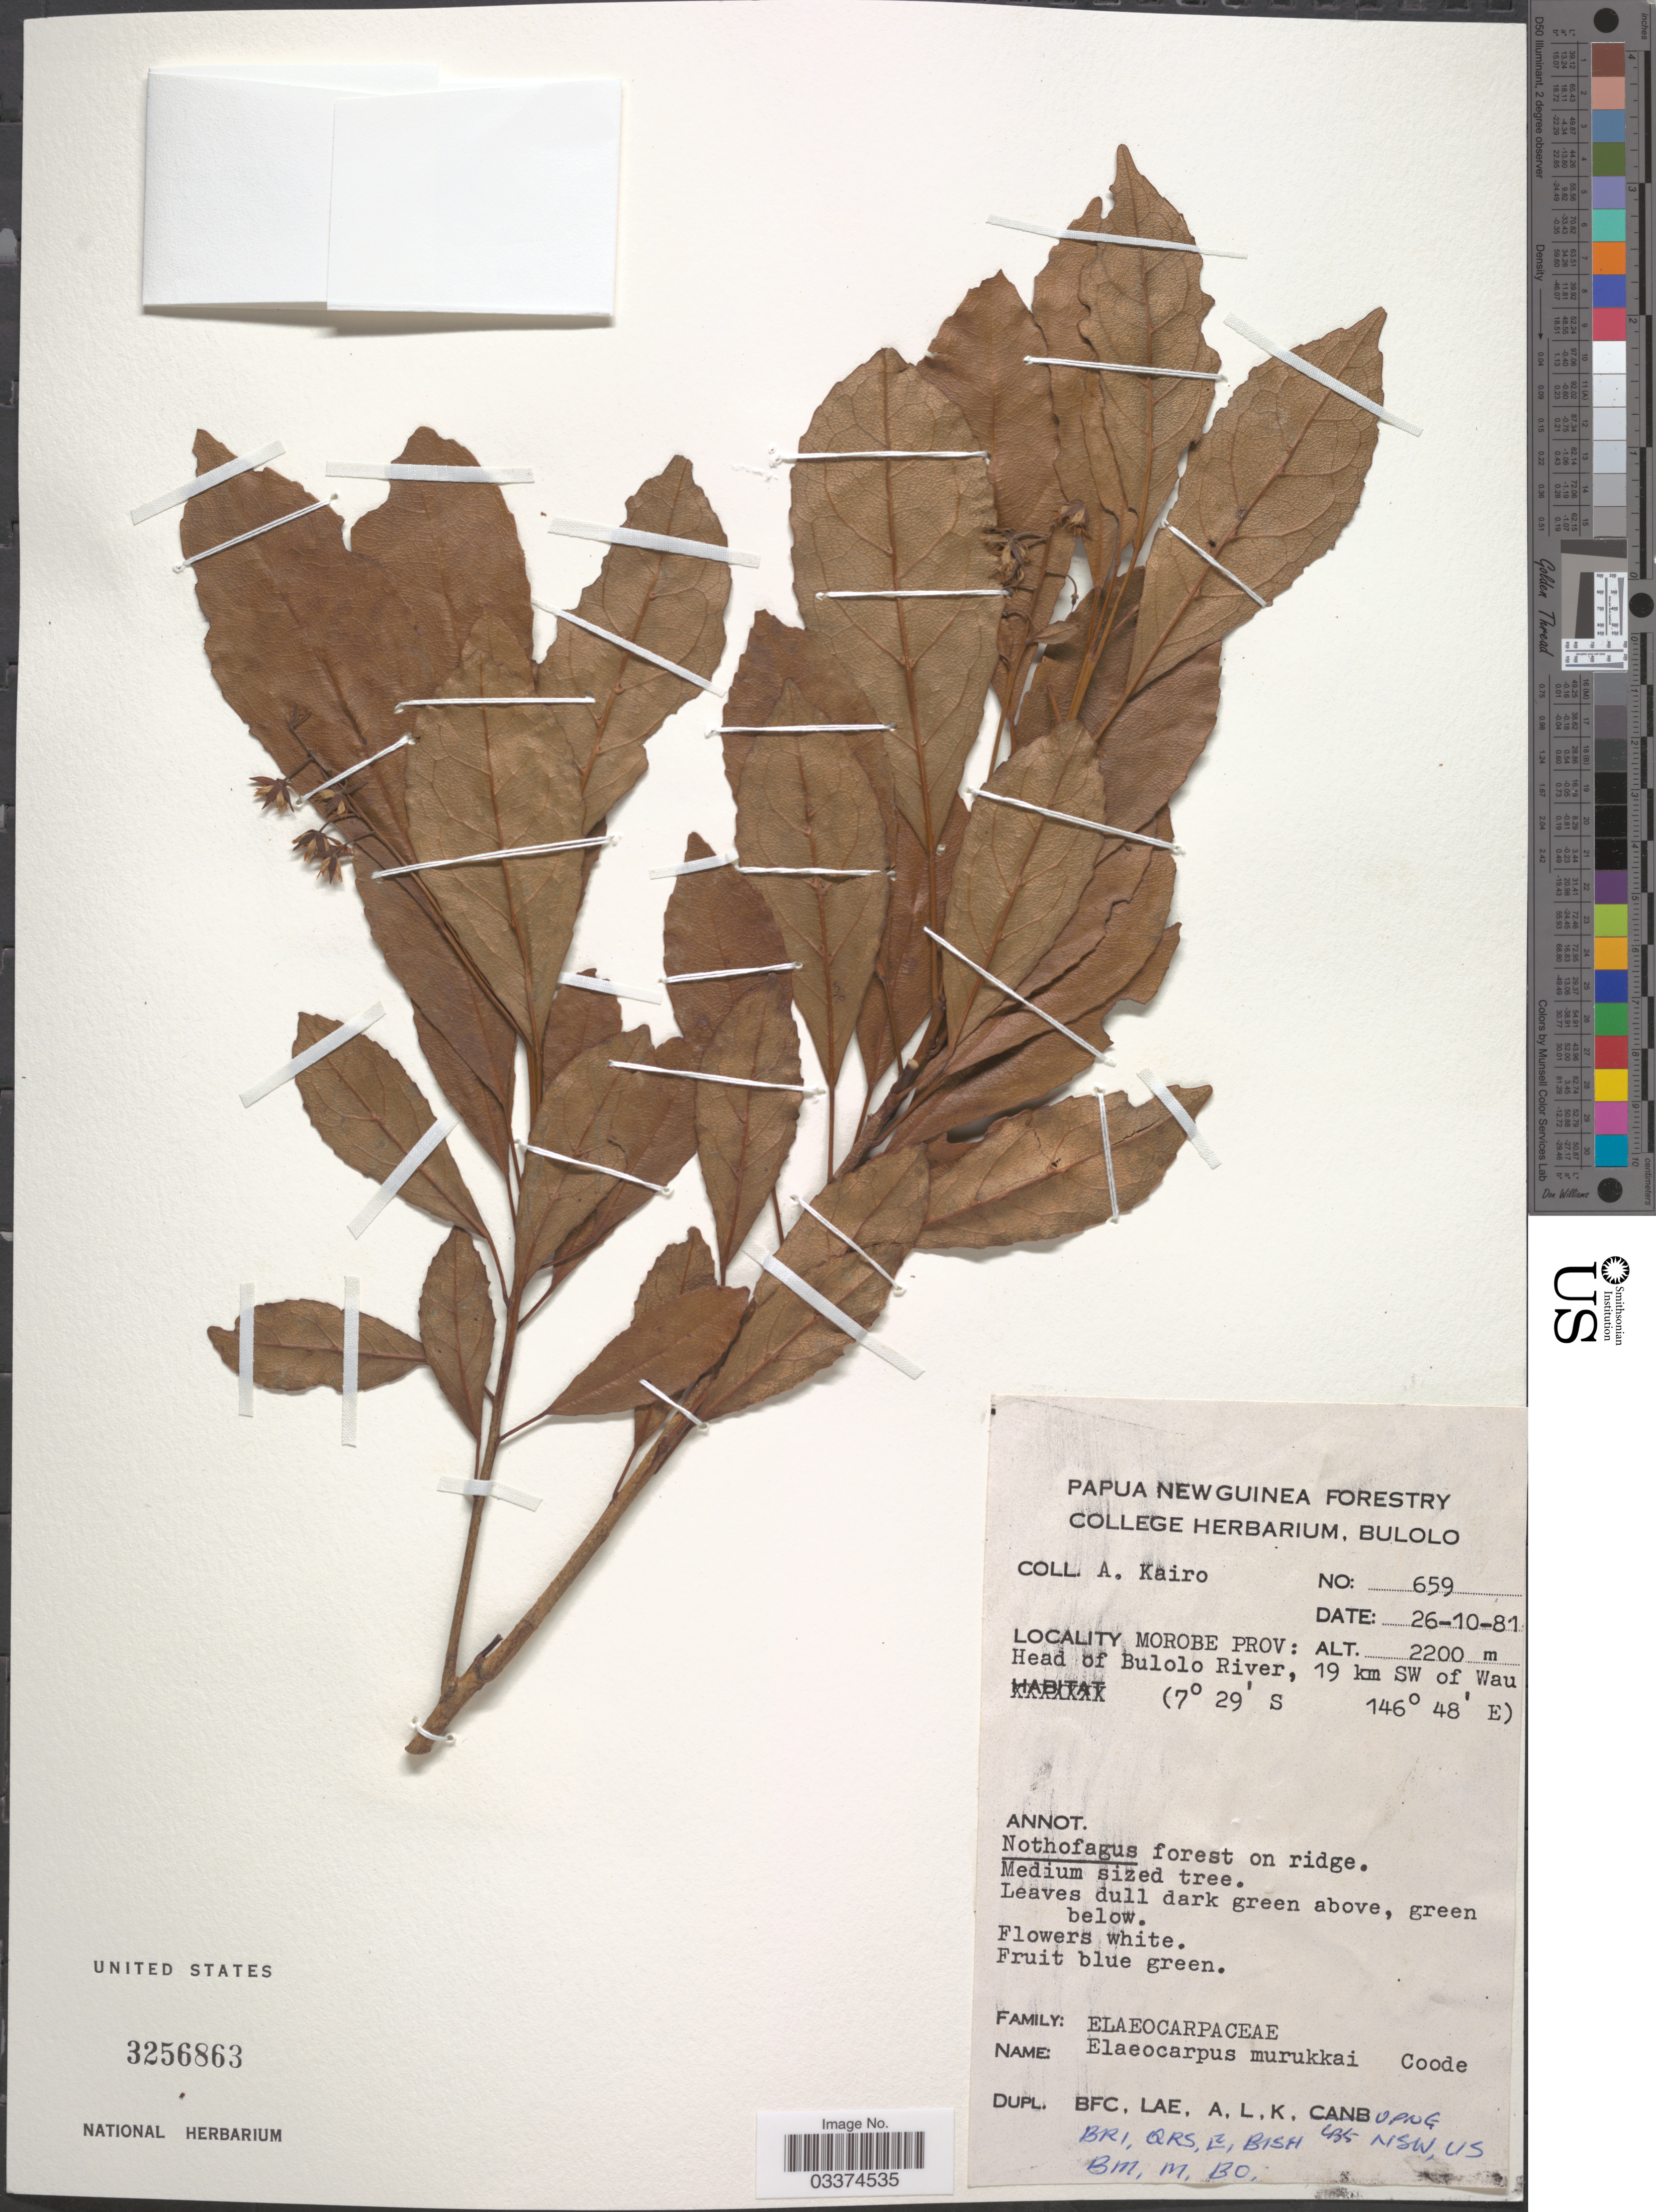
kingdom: Plantae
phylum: Tracheophyta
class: Magnoliopsida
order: Oxalidales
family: Elaeocarpaceae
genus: Elaeocarpus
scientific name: Elaeocarpus murukkai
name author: Coode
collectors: A. Kairo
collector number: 659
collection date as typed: Transcribed d/m/y: 26/10/81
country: Papua New Guinea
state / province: Morobe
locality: Head of Bulolo River, 19 km SW of Wau.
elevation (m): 2200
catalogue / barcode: US 3256863